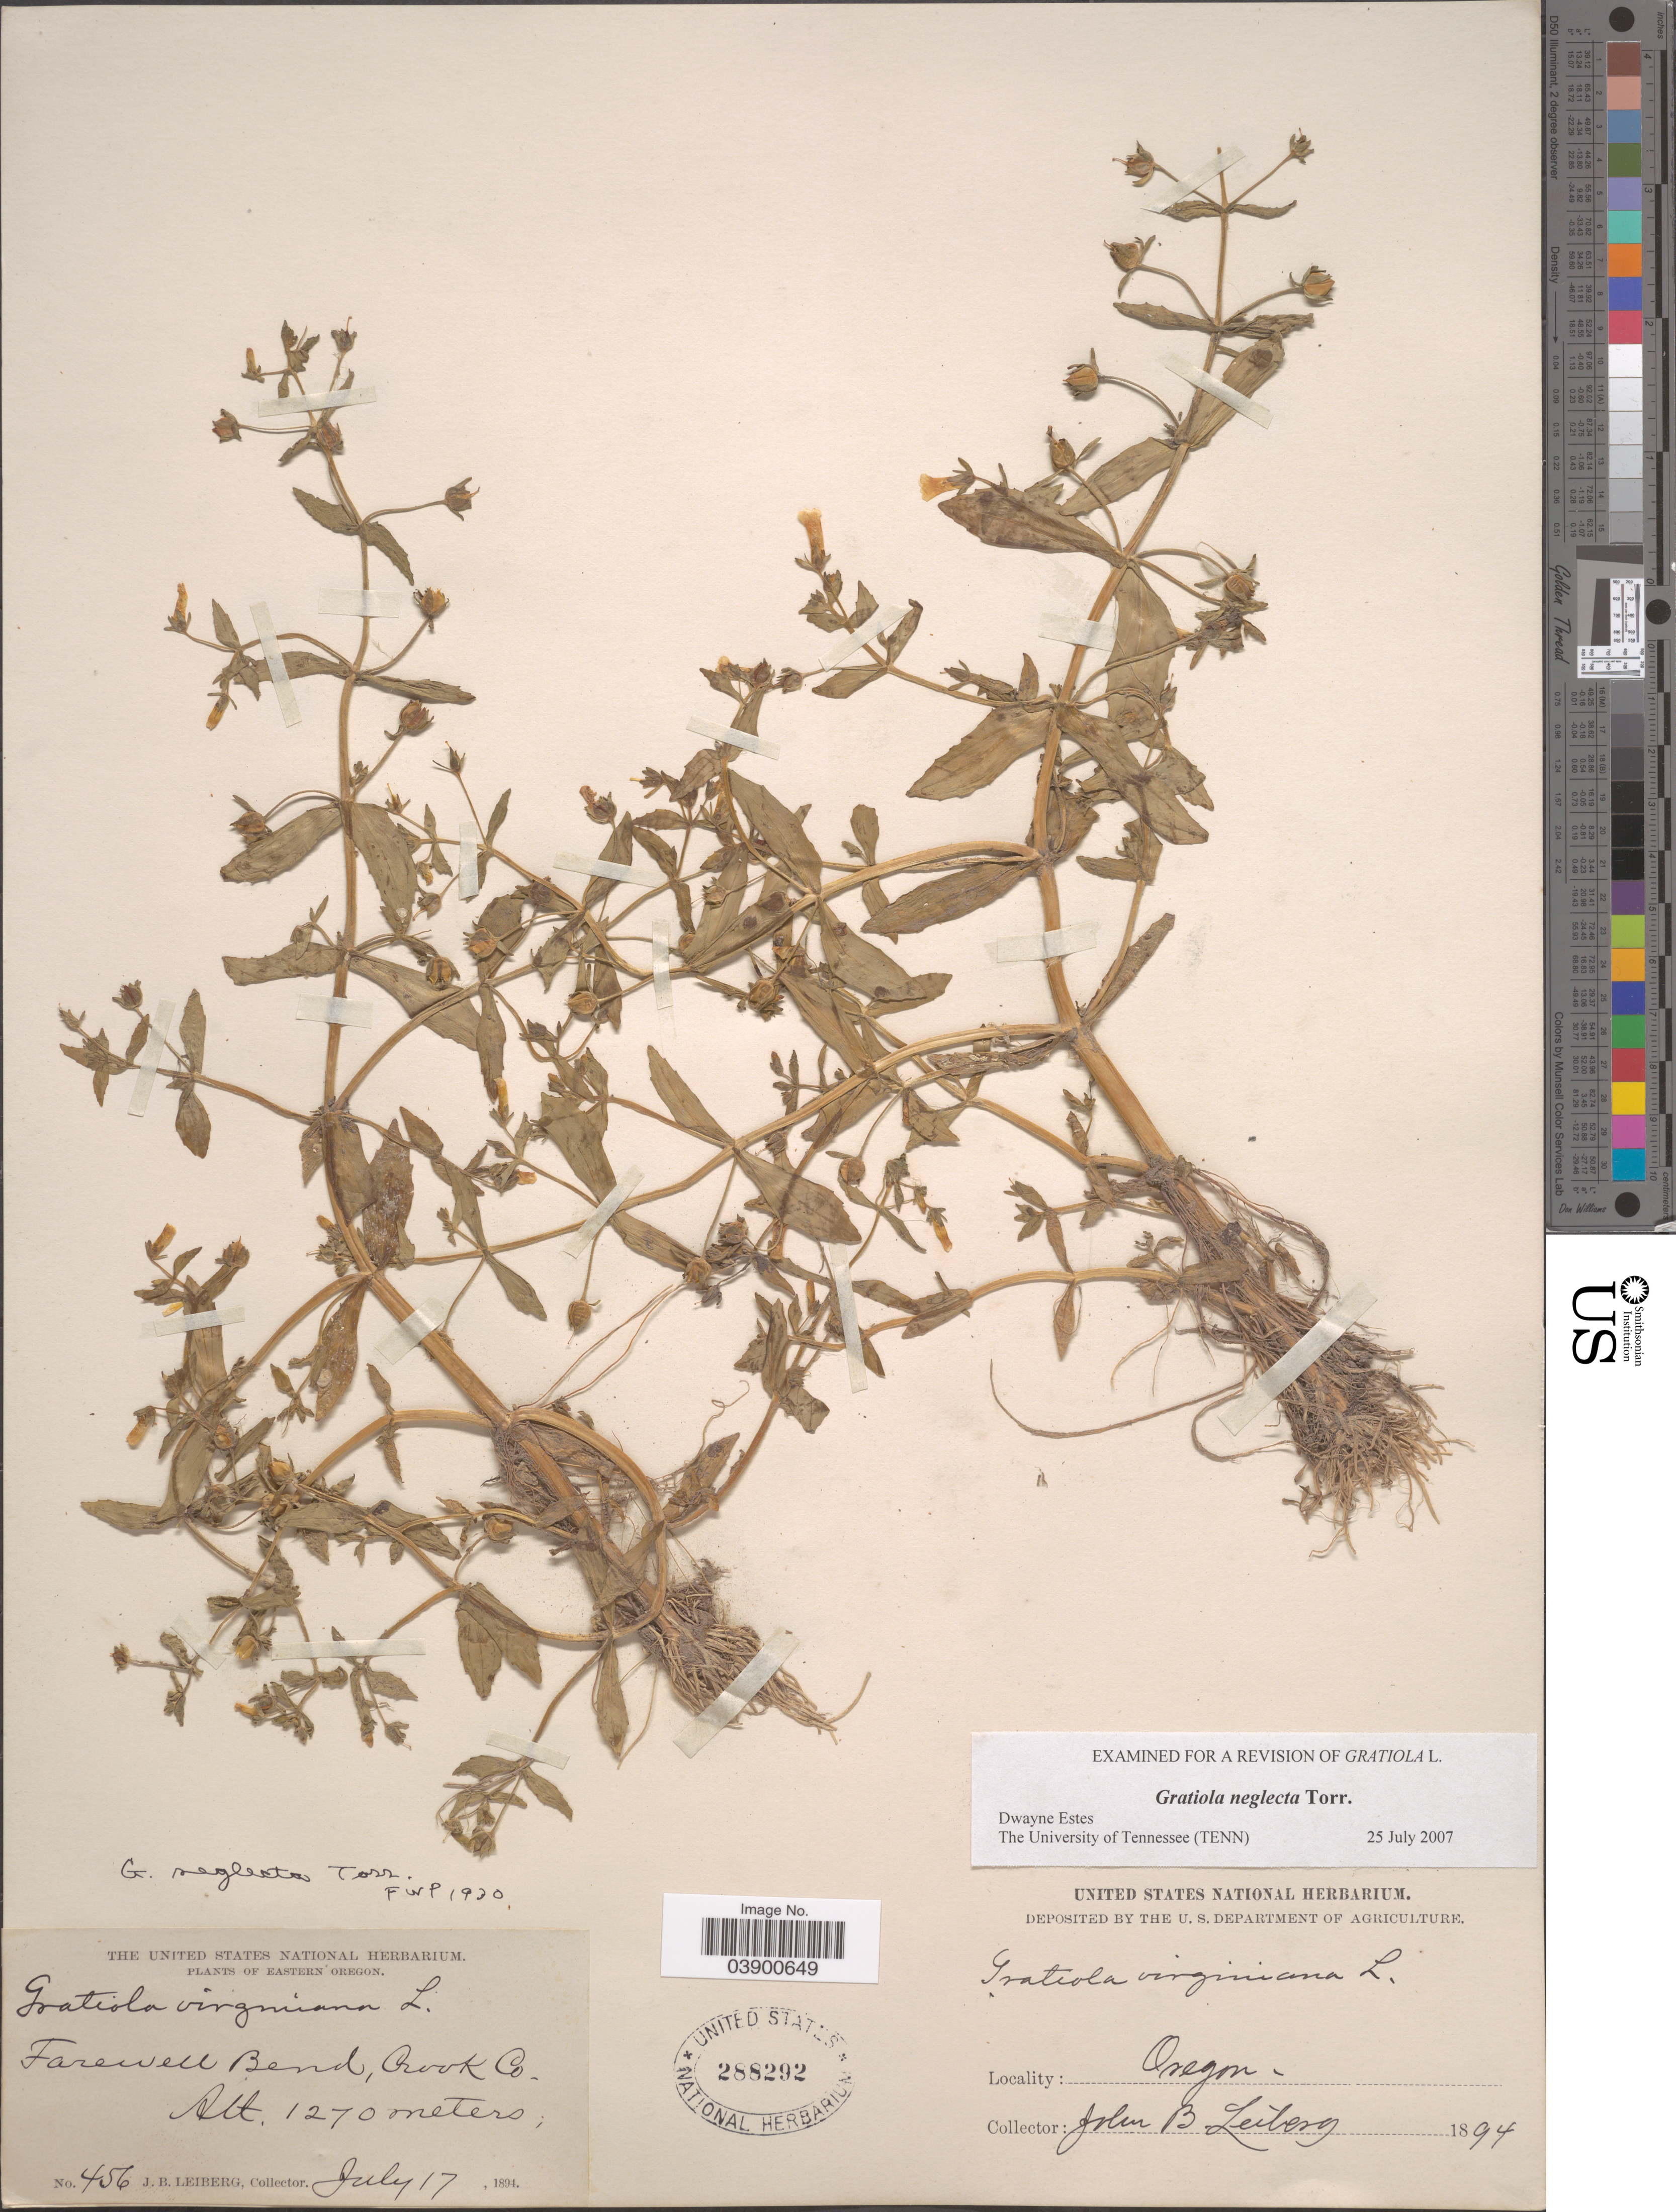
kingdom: Plantae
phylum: Tracheophyta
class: Magnoliopsida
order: Lamiales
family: Plantaginaceae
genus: Gratiola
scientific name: Gratiola neglecta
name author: Torr.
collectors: J. B. Leiberg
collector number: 456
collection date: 1894-07-17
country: United States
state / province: Oregon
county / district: Crook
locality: Eastern Oregon. Farewell Bend, Crook Co.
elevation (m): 1270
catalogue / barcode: US 288292